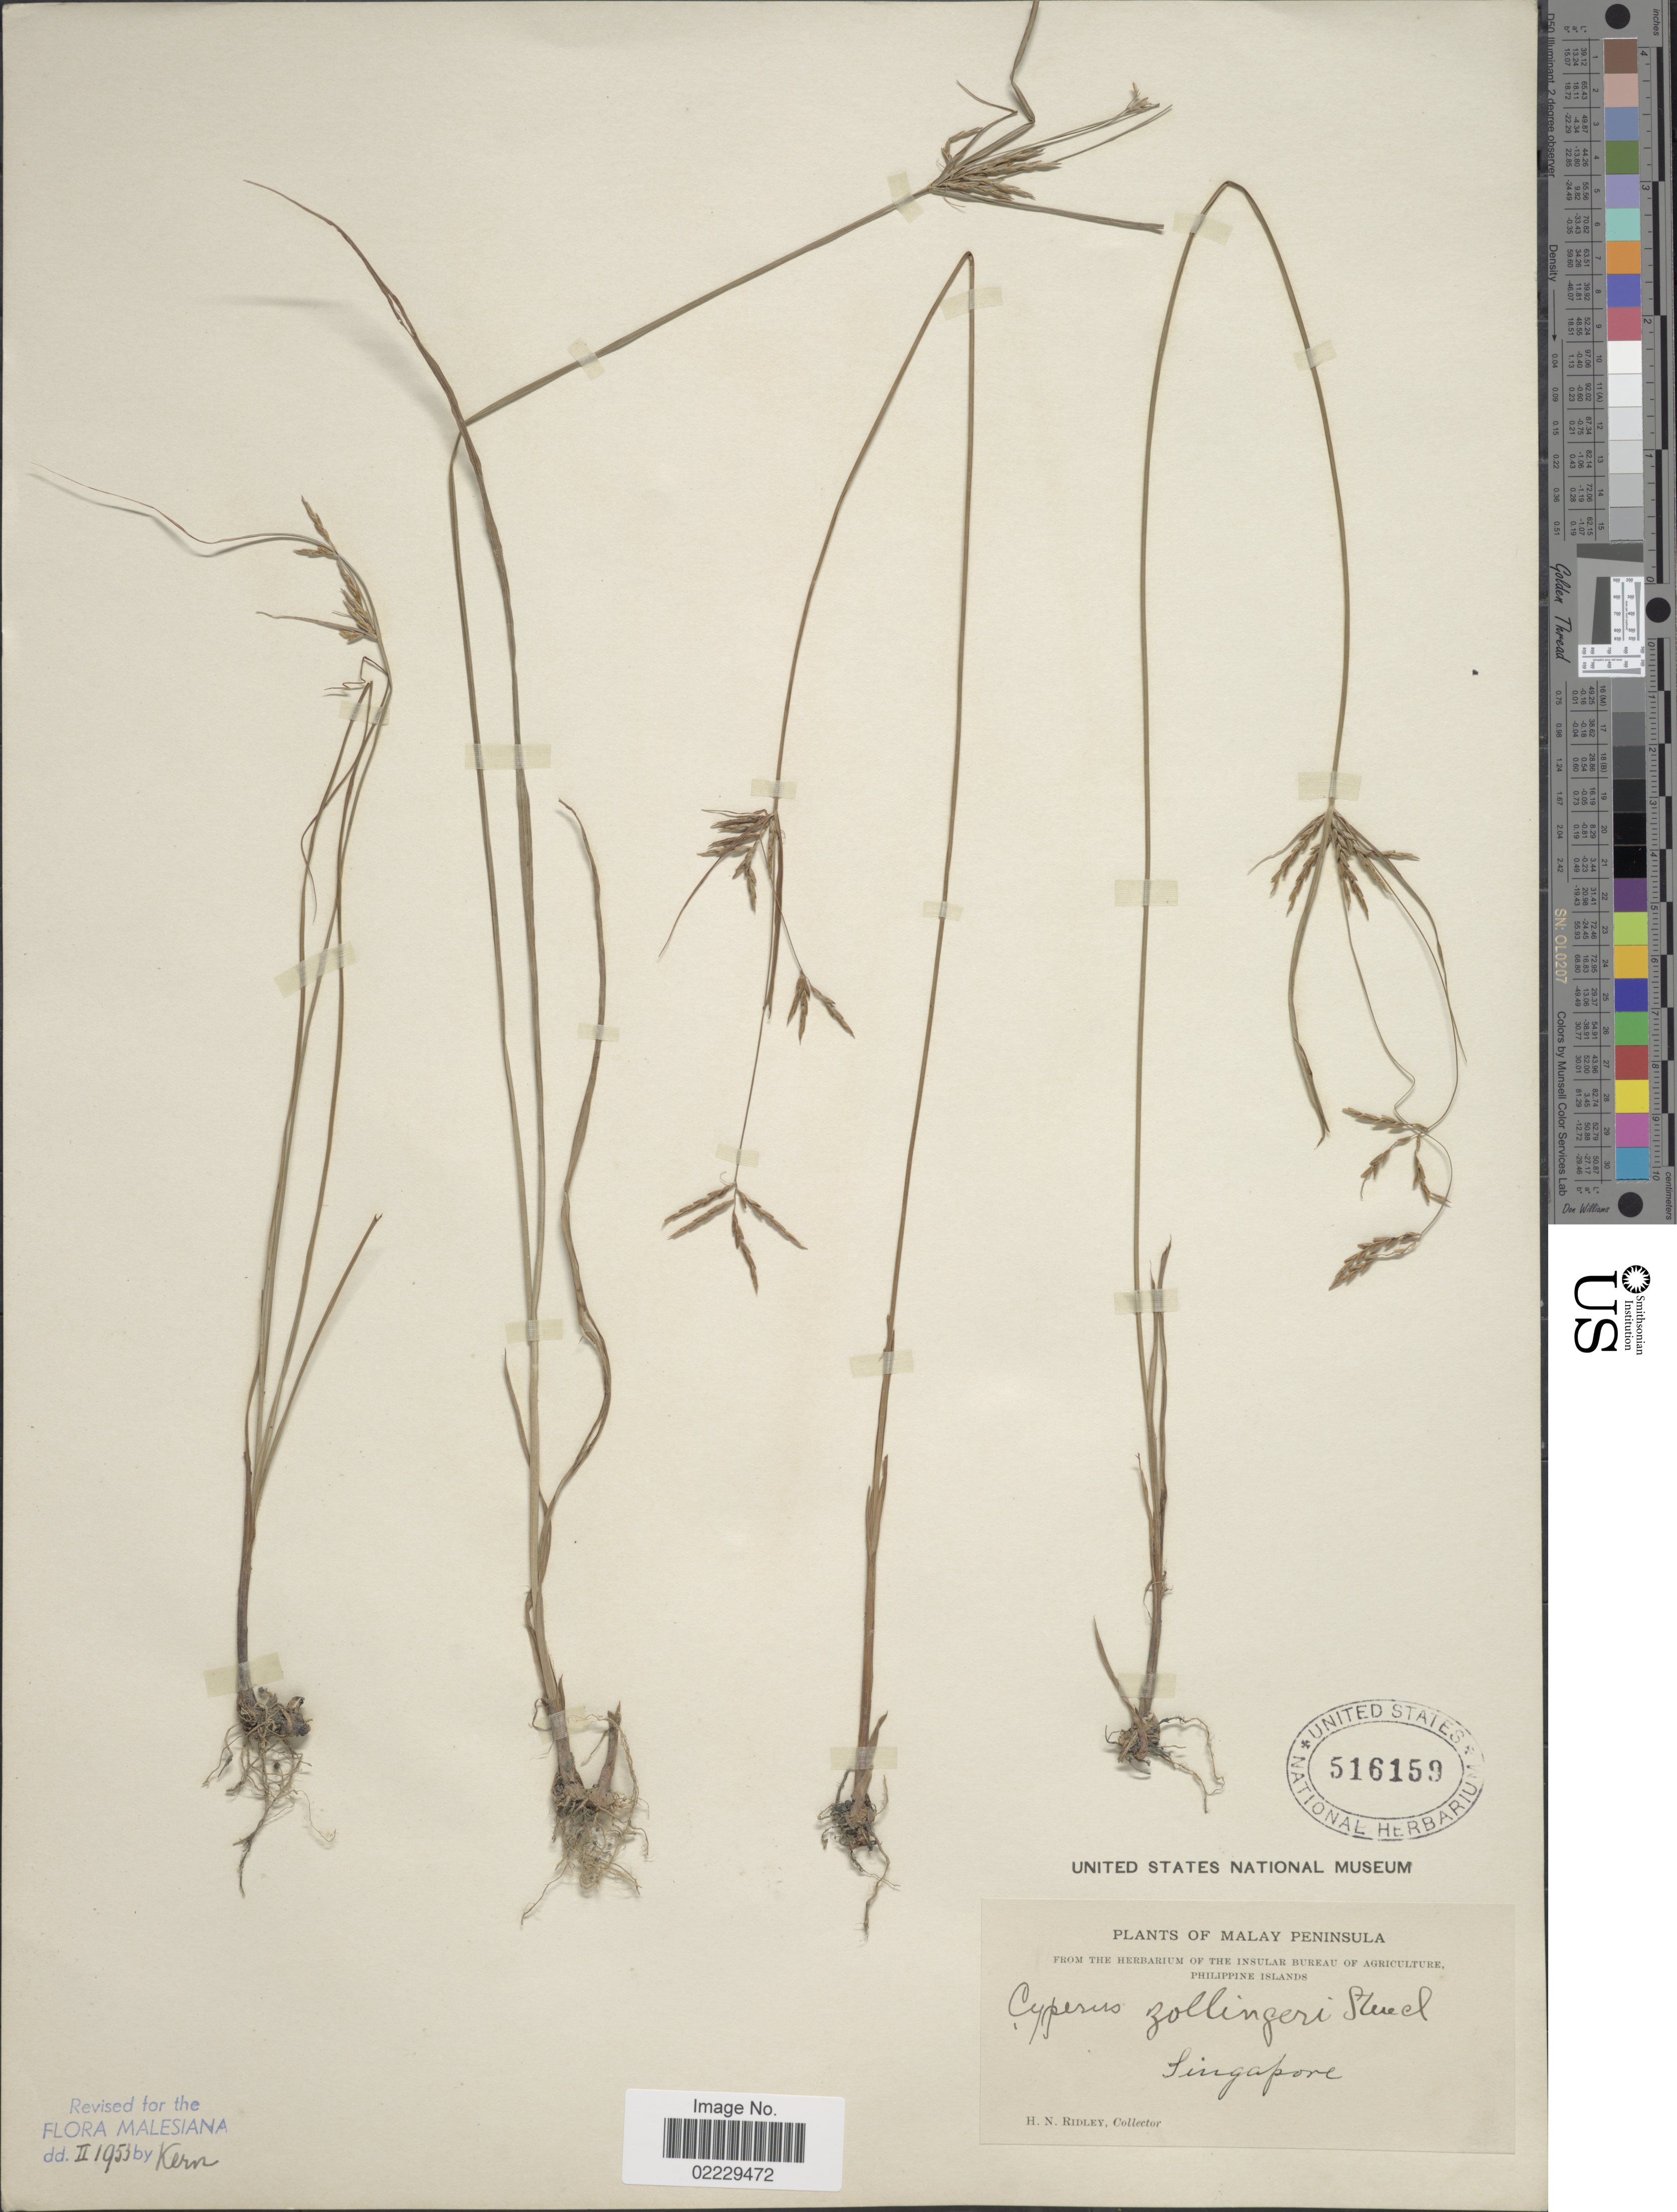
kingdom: Plantae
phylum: Tracheophyta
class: Liliopsida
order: Poales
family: Cyperaceae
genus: Cyperus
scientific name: Cyperus tenuiculmis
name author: Boeckeler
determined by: Strong, Mark T., (BOT), Smithsonian Institution - National Museum of Natural History (UNITED STATES)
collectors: H. N. Ridley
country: Singapore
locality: Malay Peninsula, Singapore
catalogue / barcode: US 516159